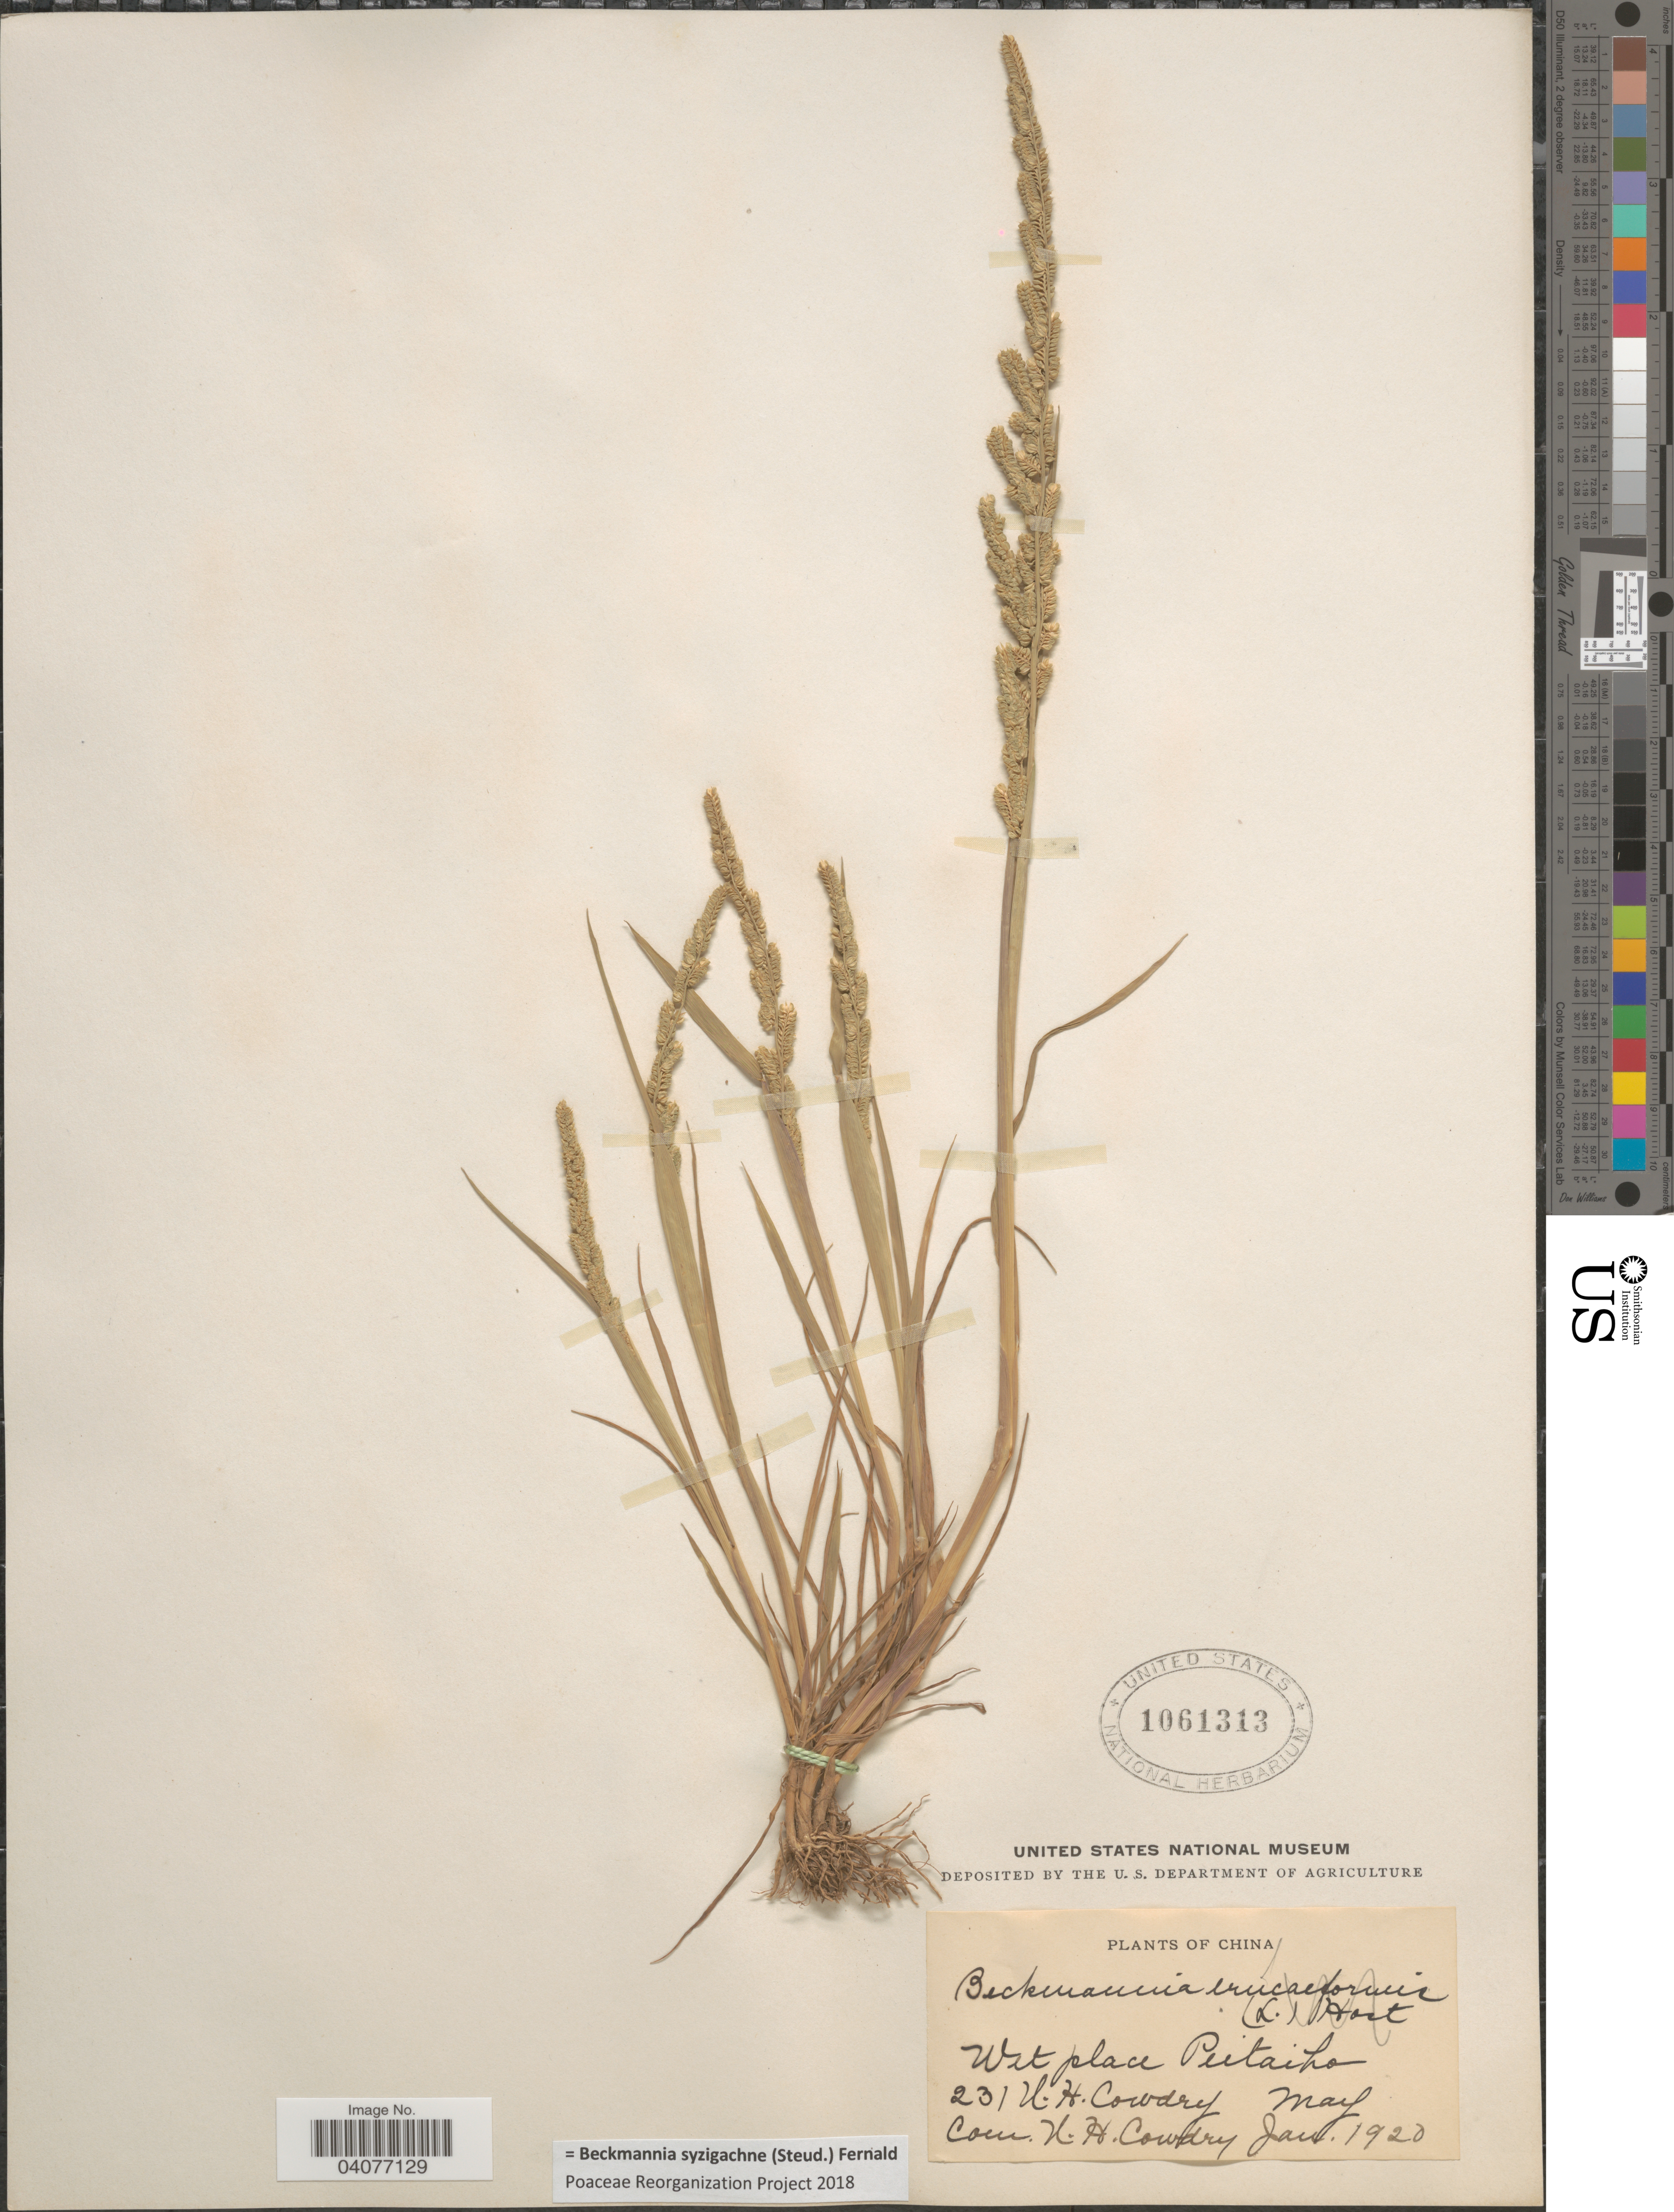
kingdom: Plantae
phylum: Tracheophyta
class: Liliopsida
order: Poales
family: Poaceae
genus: Beckmannia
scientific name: Beckmannia syzigachne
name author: (Steud.) Fernald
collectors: N. H. Cowdry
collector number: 231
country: China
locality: Wet place. Pritaiho.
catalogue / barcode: US 1061313